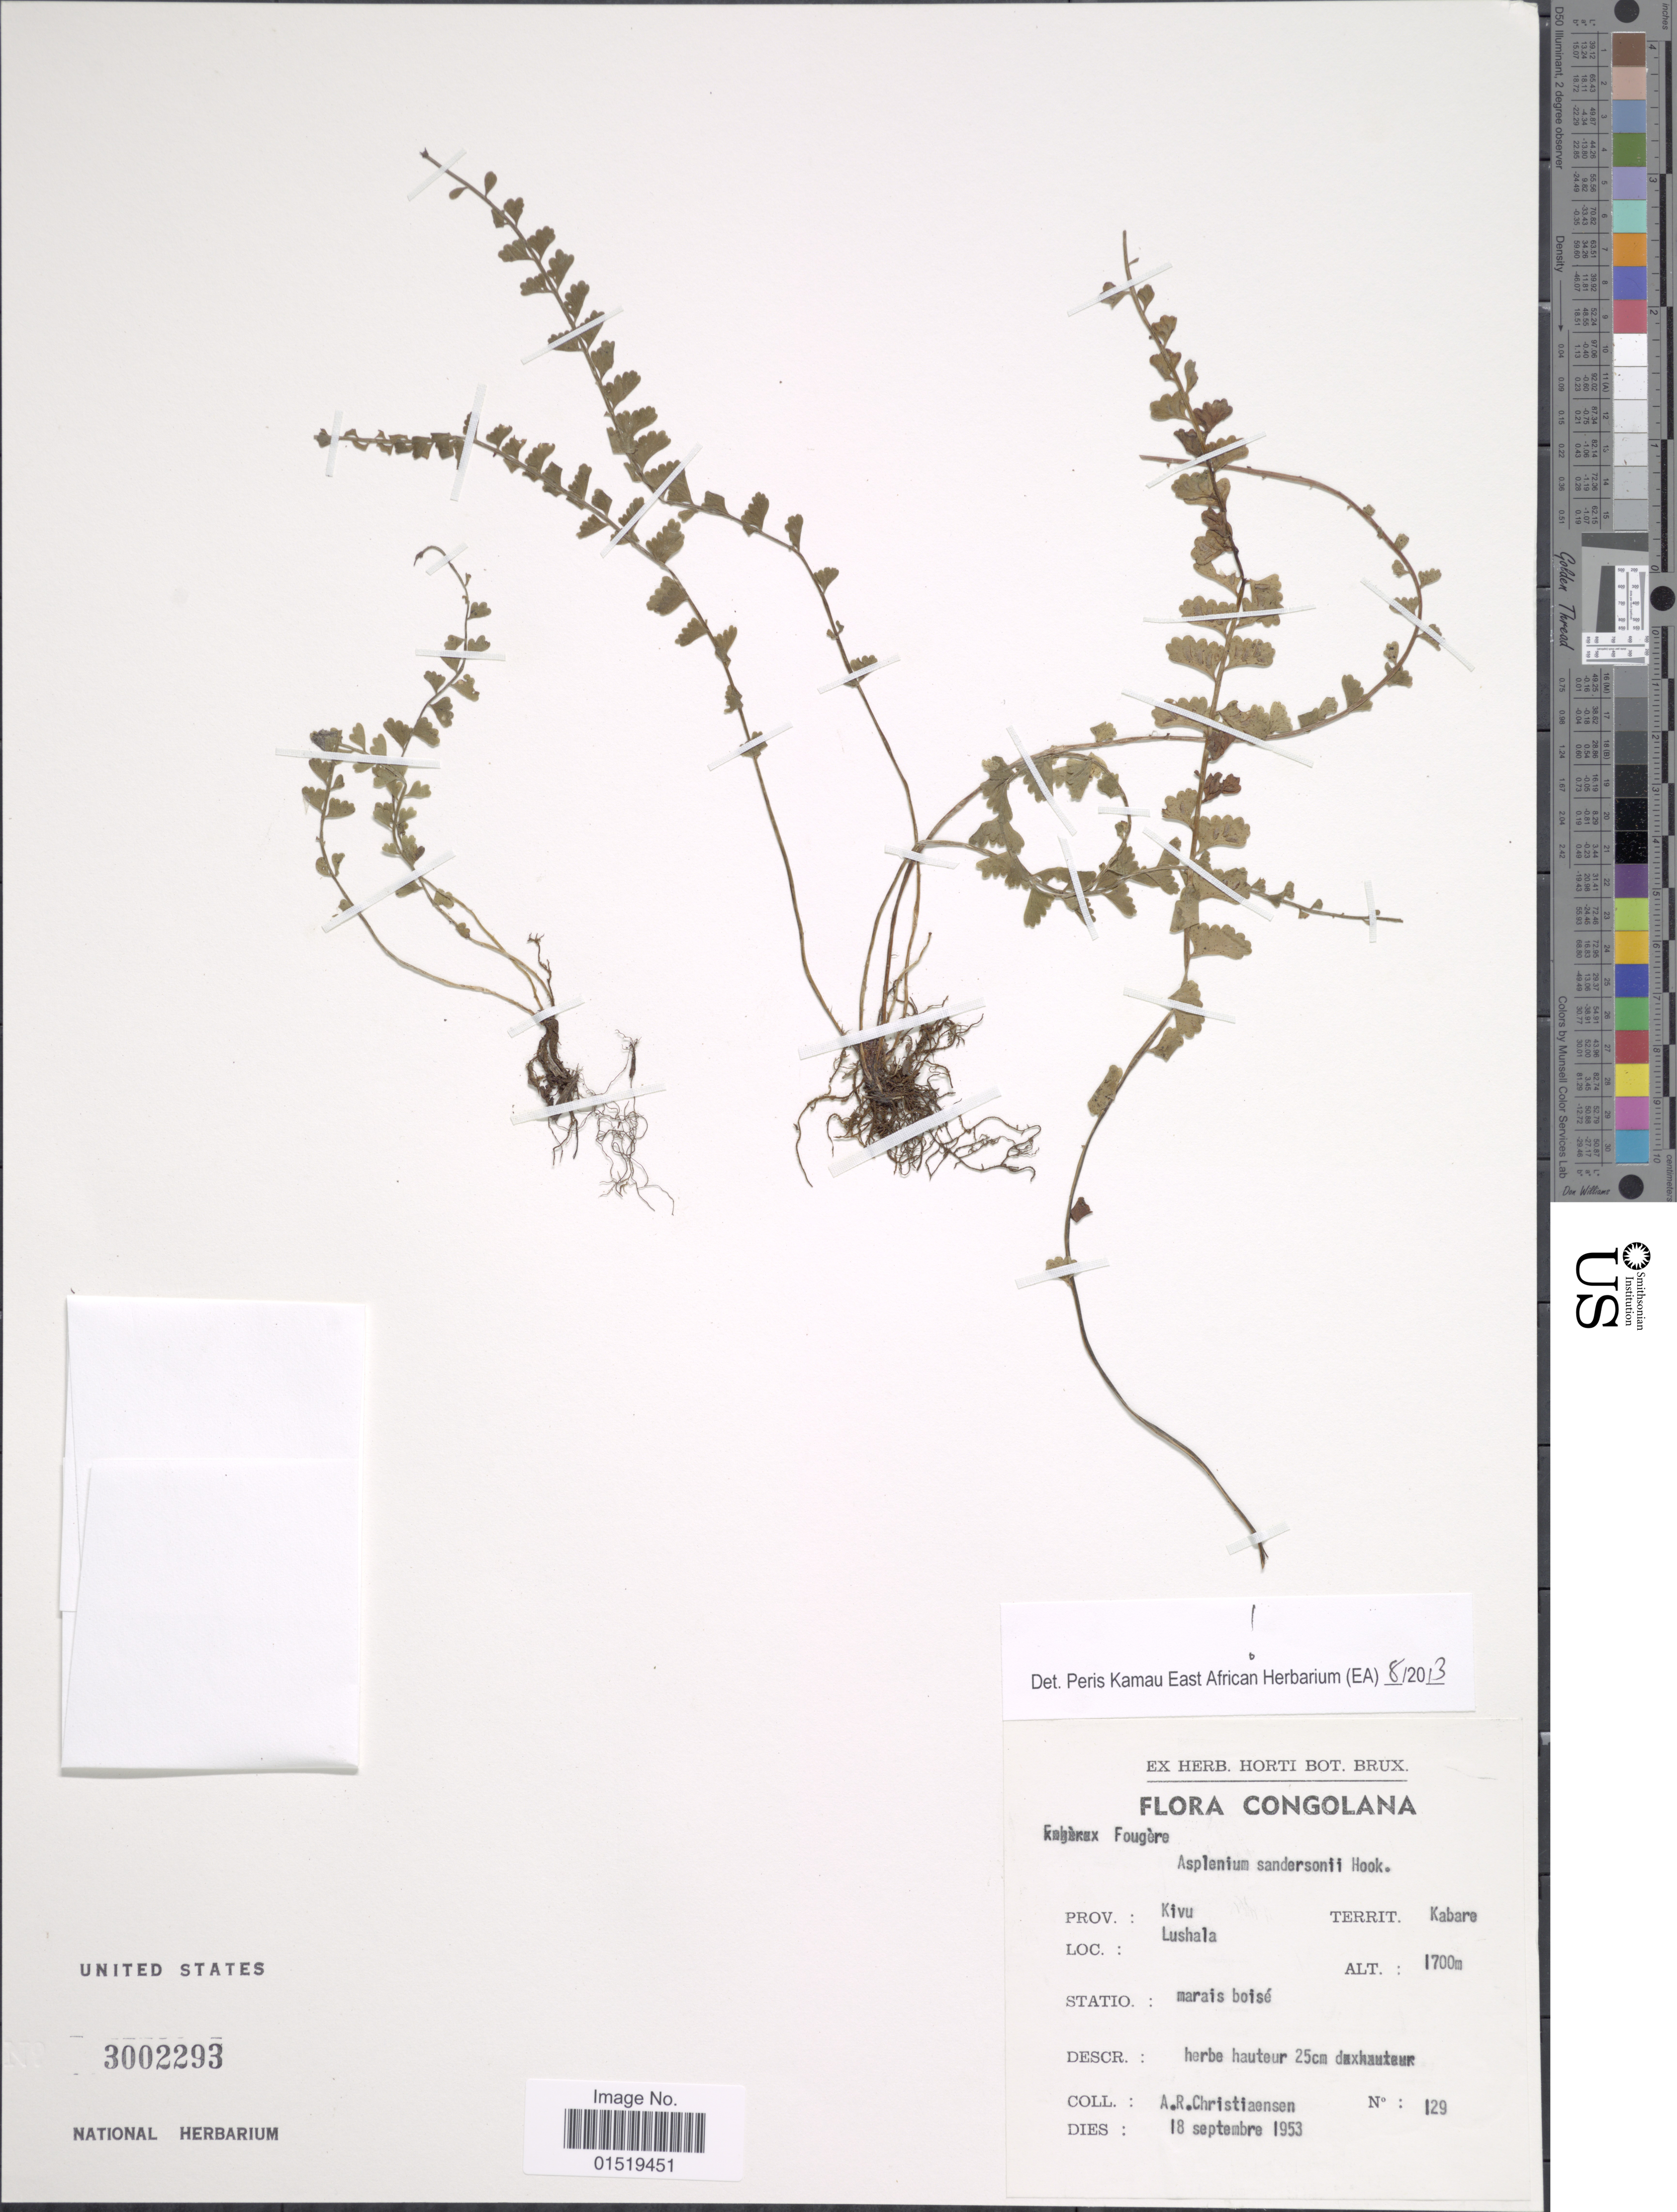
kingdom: Plantae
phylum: Tracheophyta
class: Polypodiopsida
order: Polypodiales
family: Aspleniaceae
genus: Asplenium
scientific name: Asplenium sandersonii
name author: Hook.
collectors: A. Christiaensen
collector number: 129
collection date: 1953-09-18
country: Congo, Democratic Republic of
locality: Congolana. Prov.: Kivu. Territ. Kabare. Lushala.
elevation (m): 1700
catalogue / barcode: US 3002293